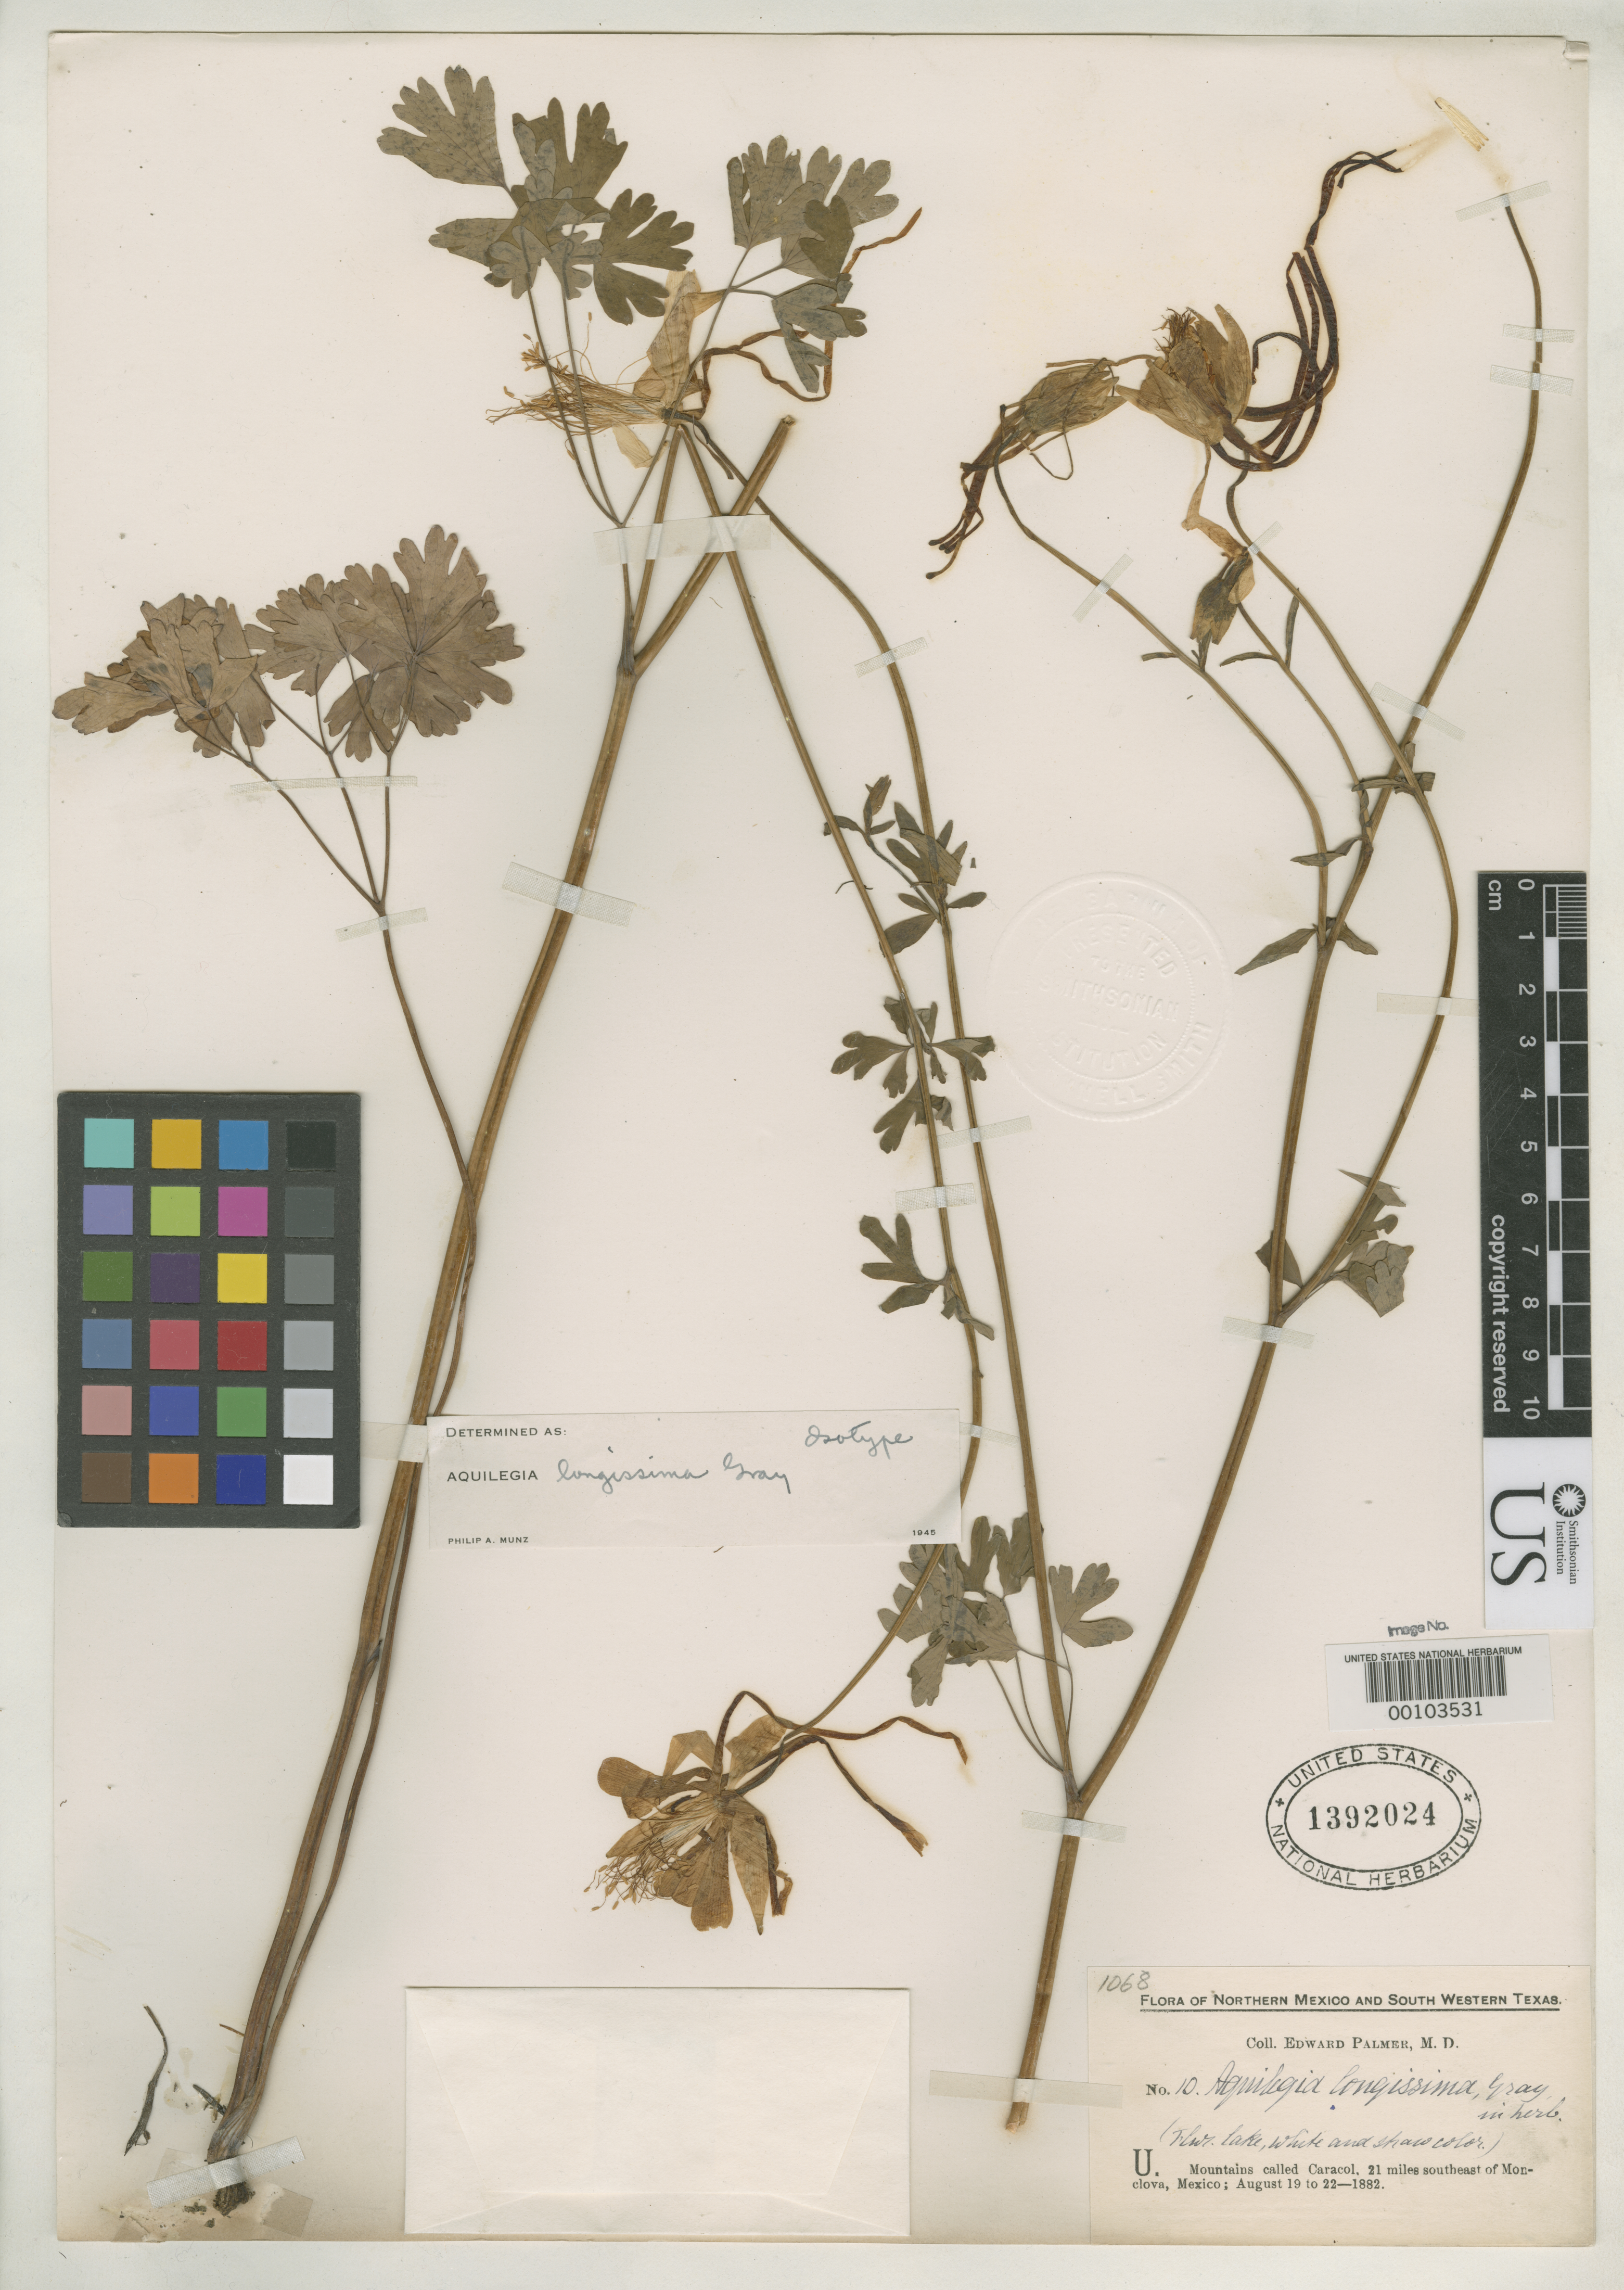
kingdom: Plantae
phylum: Tracheophyta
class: Magnoliopsida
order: Ranunculales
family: Ranunculaceae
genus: Aquilegia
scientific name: Aquilegia longissima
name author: A. Gray ex S. Watson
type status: Syntype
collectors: E. Palmer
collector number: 10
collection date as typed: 1880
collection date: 1880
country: Mexico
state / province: Coahuila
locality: Caracol Mountains, 21 mi SE of Monclova.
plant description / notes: Annotated as "isotype" by P.A. Munz (1945).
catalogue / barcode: US 1392024